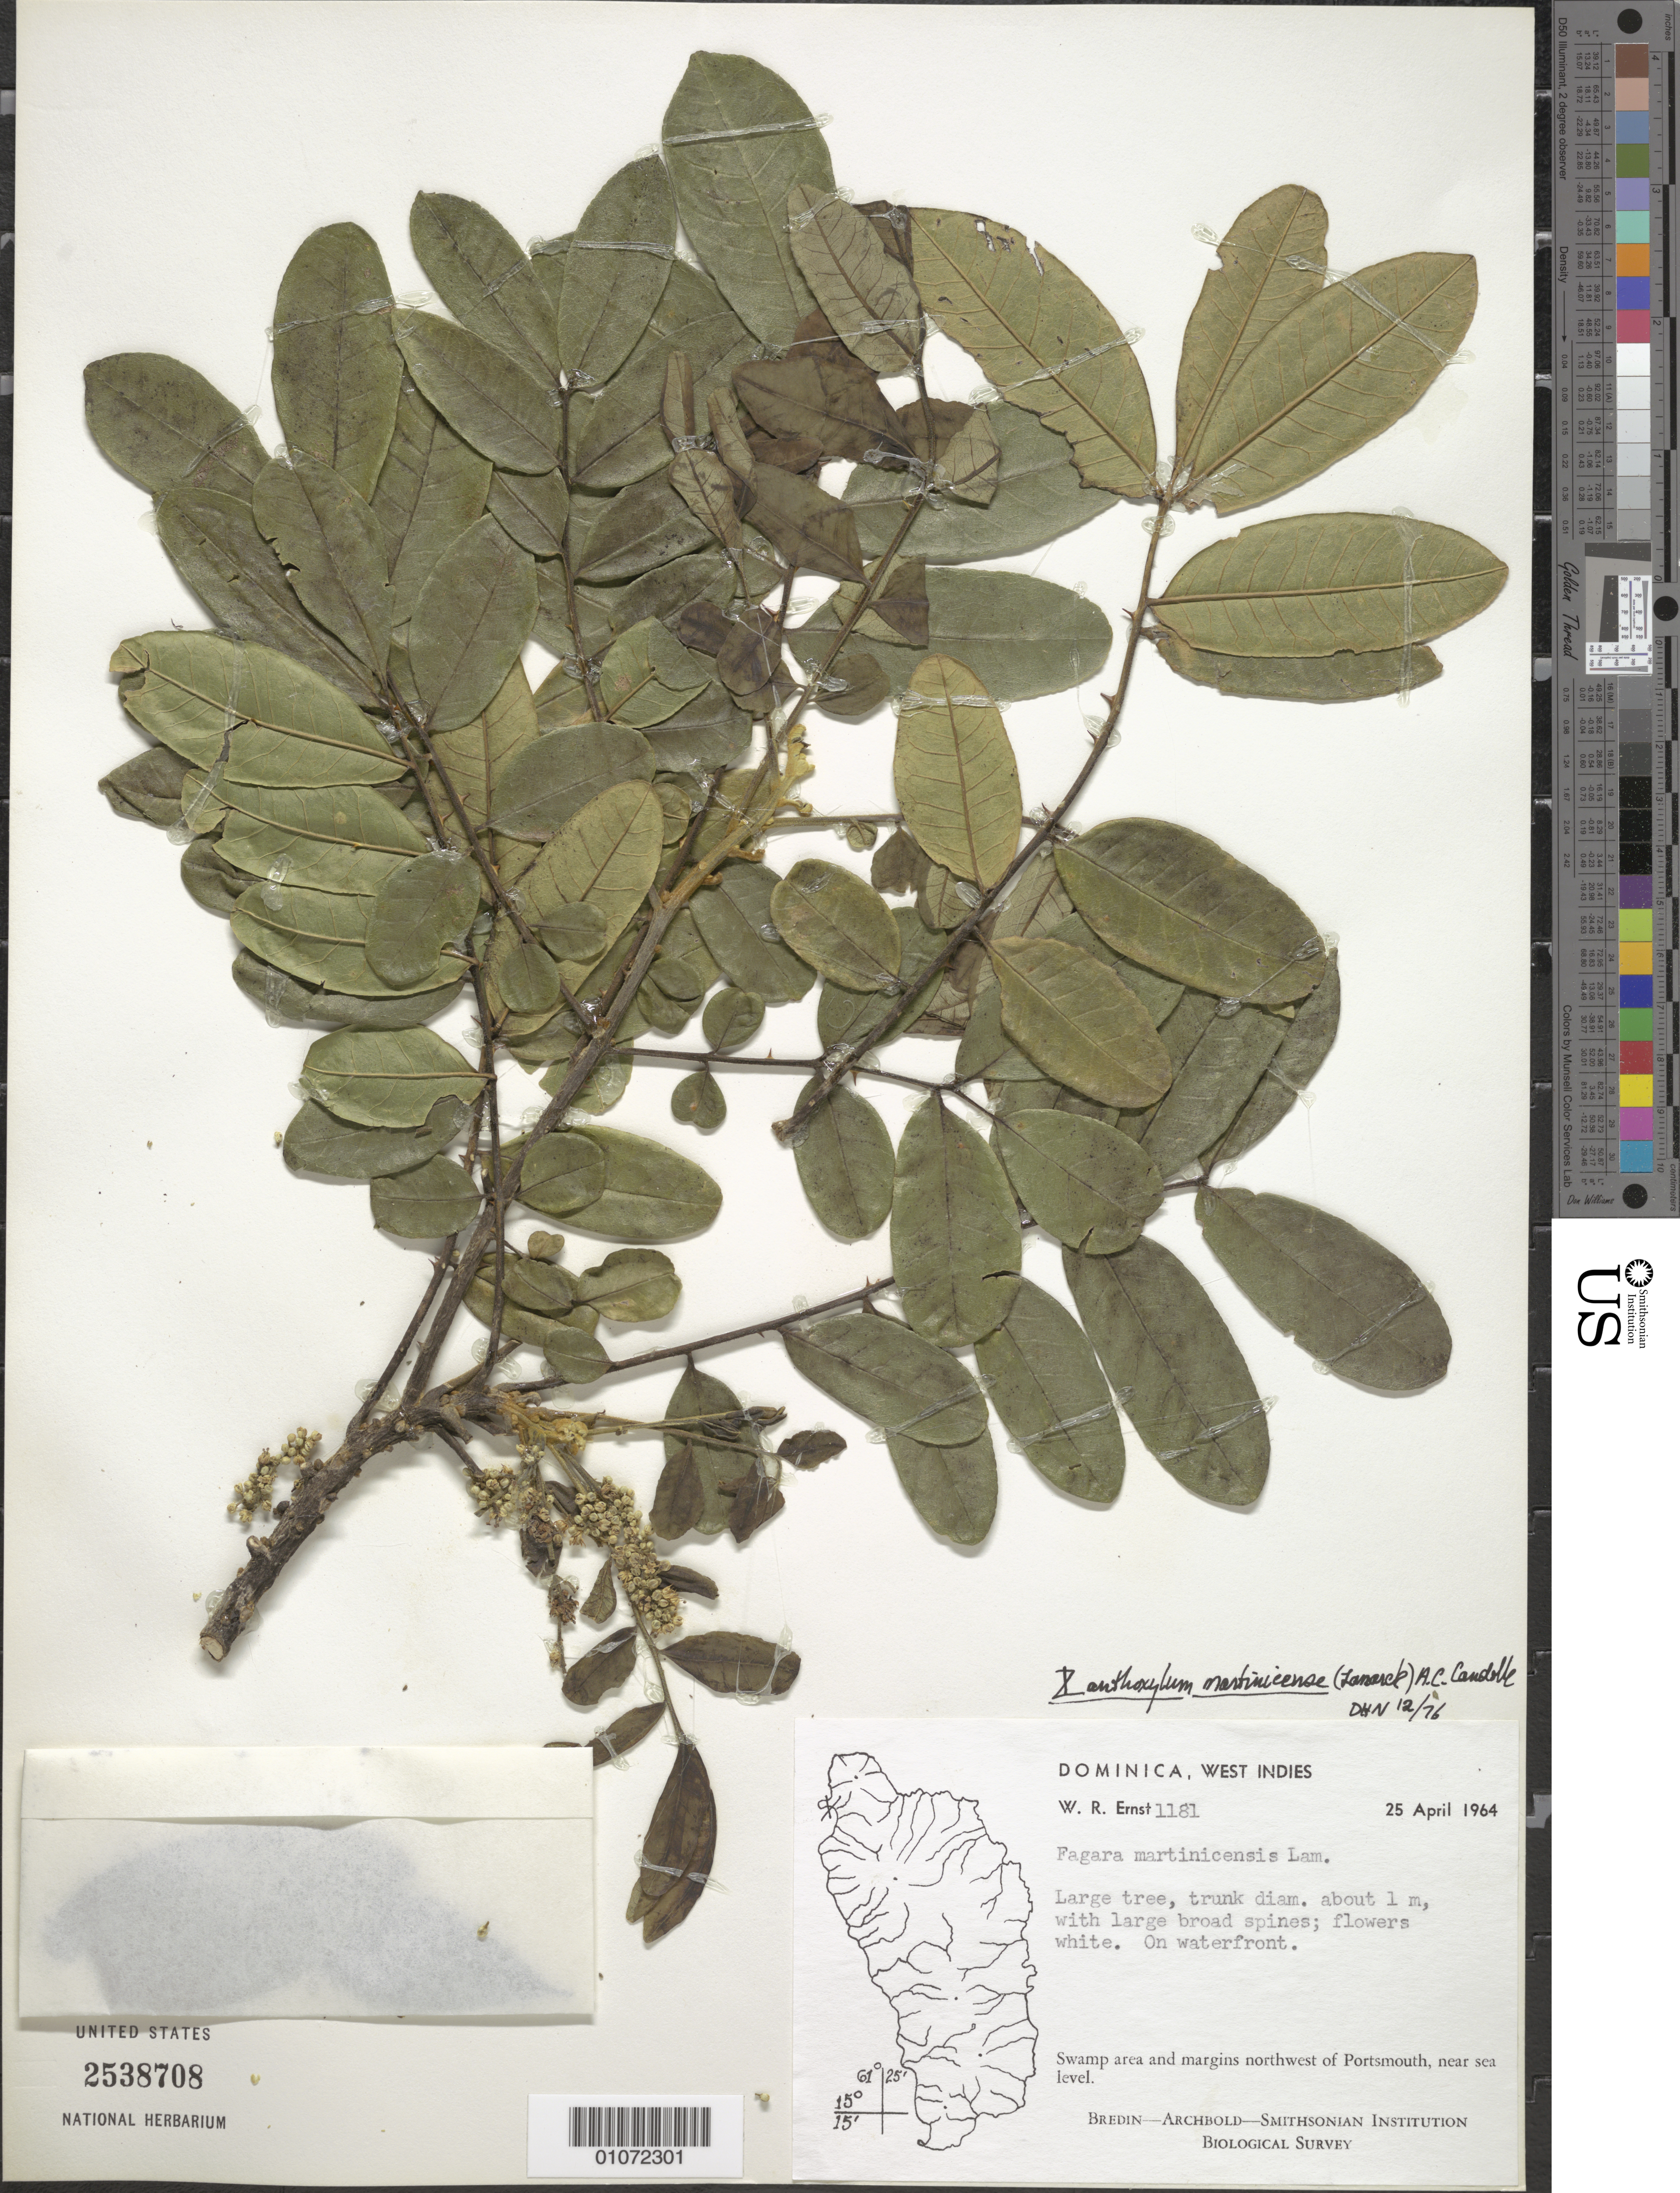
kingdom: Plantae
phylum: Tracheophyta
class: Magnoliopsida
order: Sapindales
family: Rutaceae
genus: Zanthoxylum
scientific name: Zanthoxylum martinicense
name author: (Lam.) DC.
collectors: W. R. Ernst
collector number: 1181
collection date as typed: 25 Apr 1964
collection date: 1964-04-25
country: Dominica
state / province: St. John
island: Dominica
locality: Swamp area and margins NW of Portsmouth, near sea level, on waterfront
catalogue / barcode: US 2538708